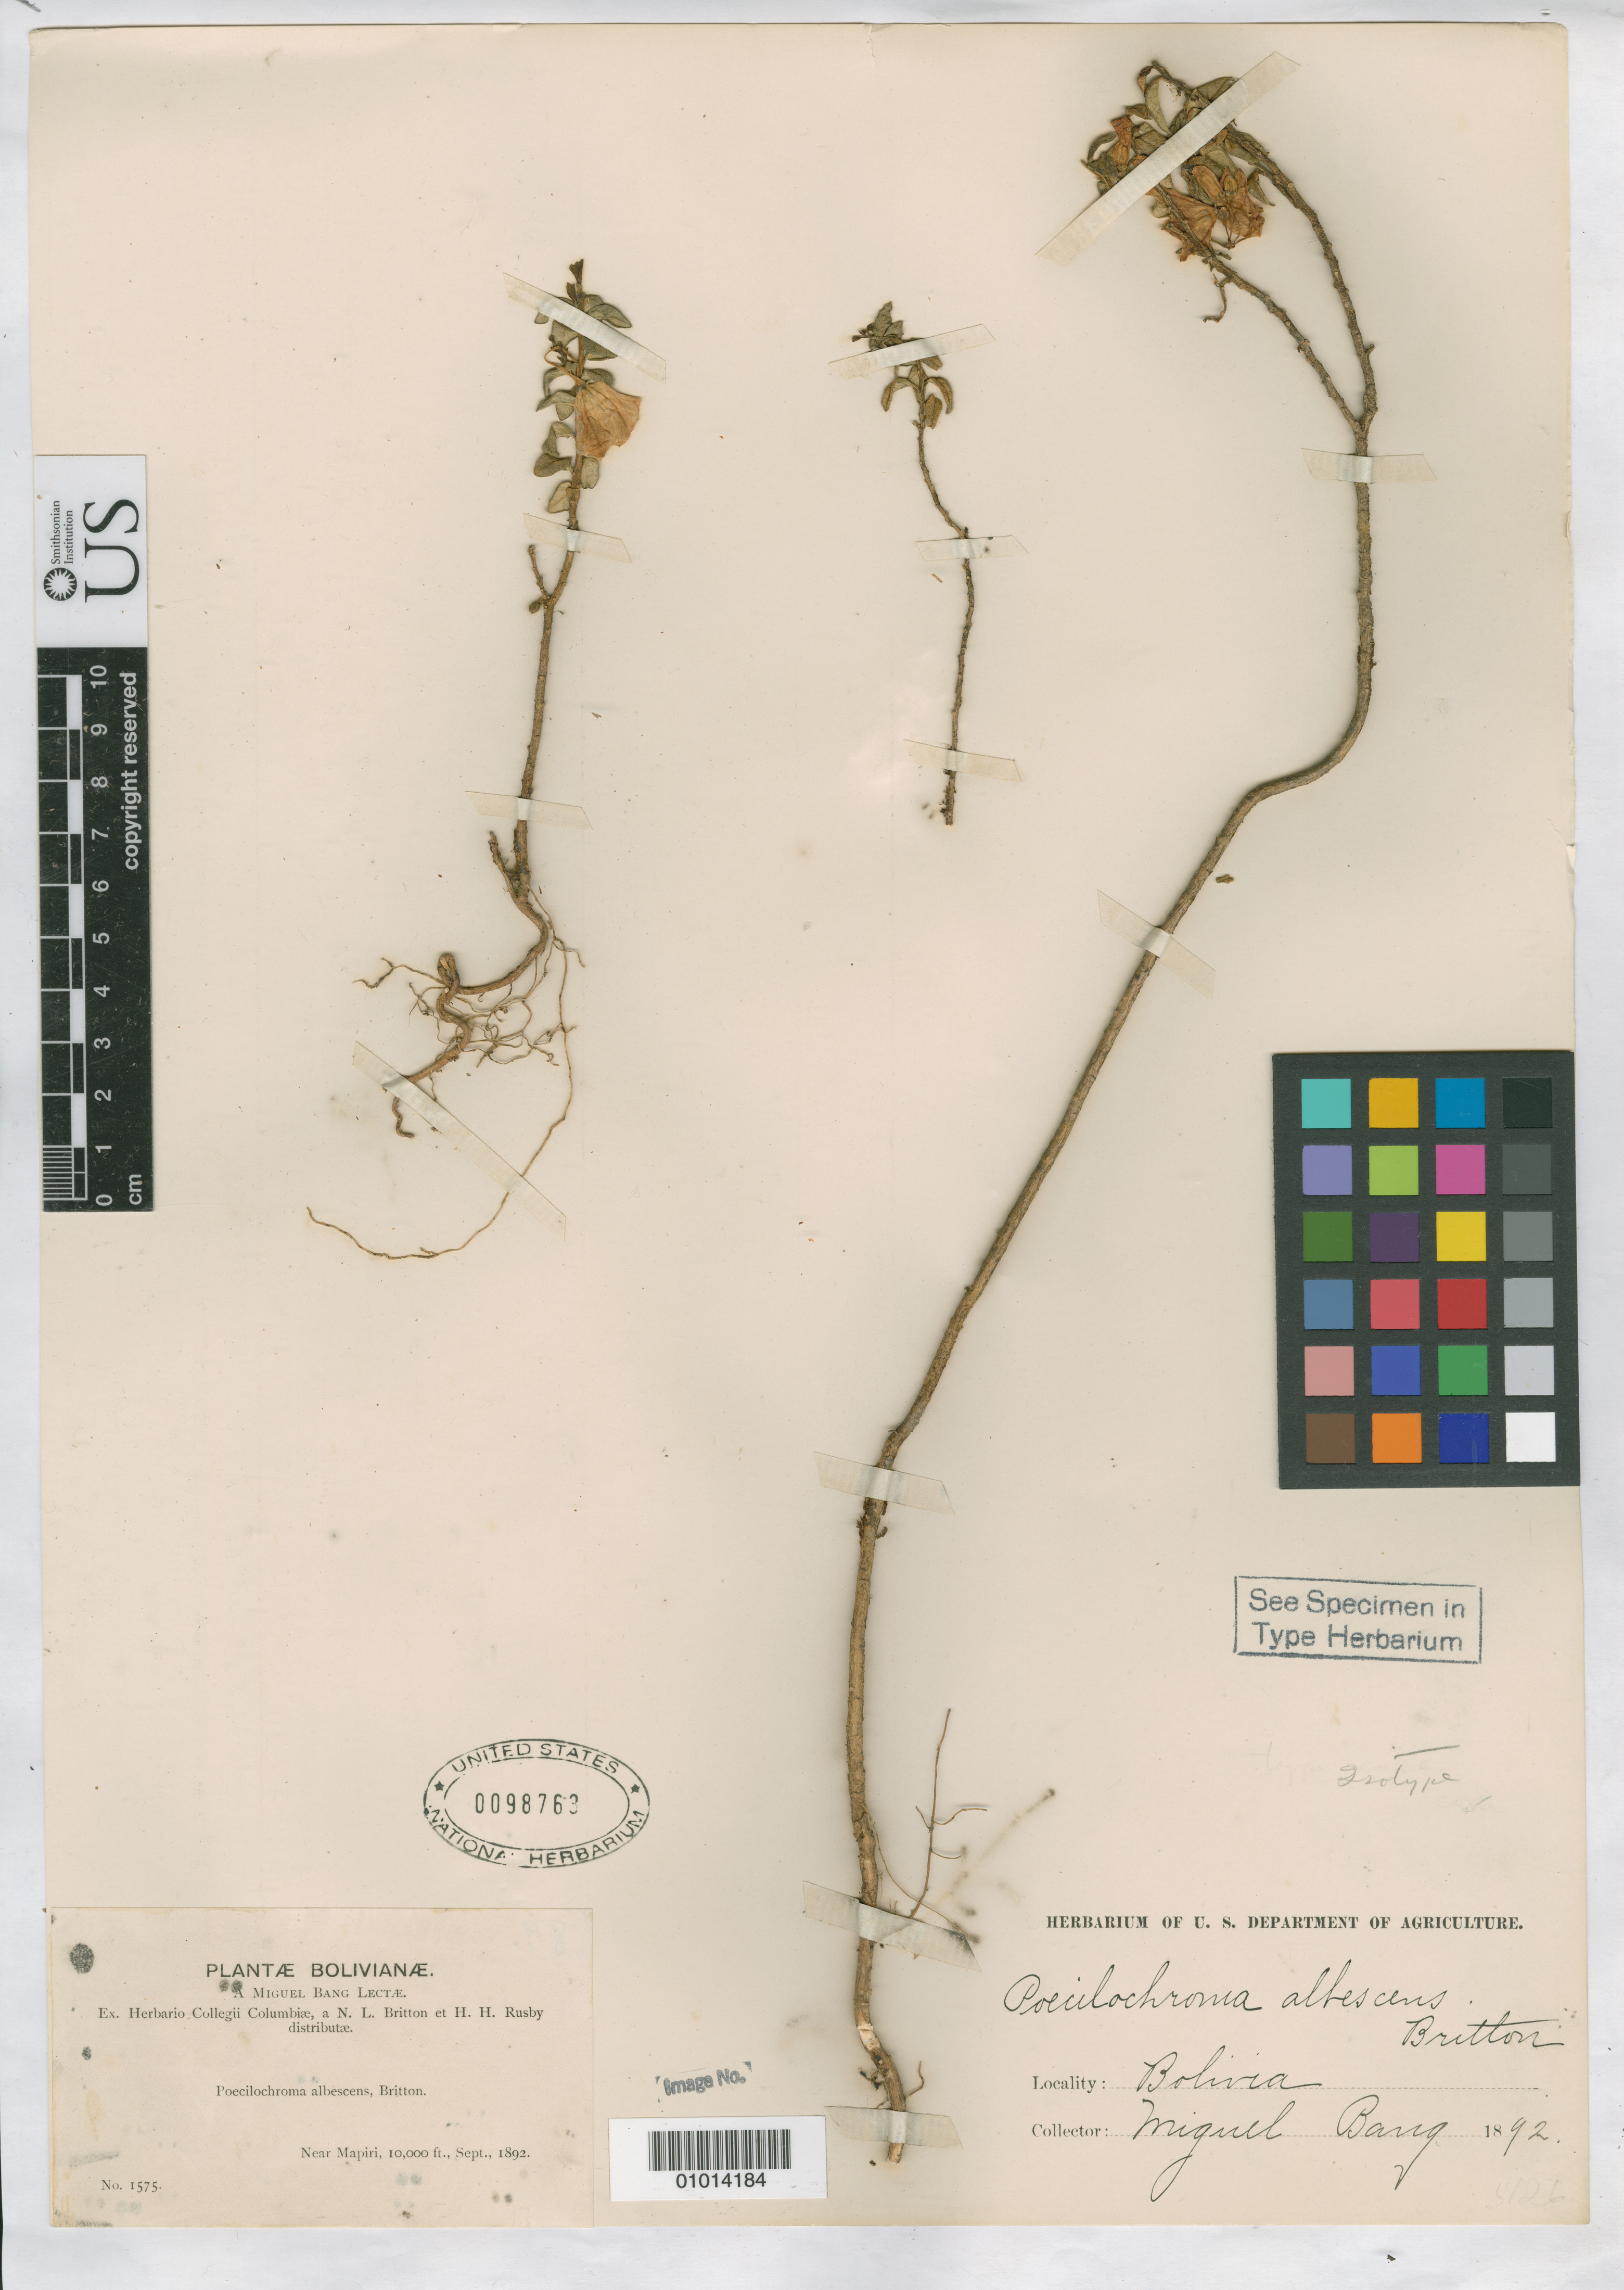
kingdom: Plantae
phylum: Tracheophyta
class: Magnoliopsida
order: Solanales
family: Solanaceae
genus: Poecilochroma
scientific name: Poecilochroma albescens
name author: Britton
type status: Isosyntype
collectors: M. Bang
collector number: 1575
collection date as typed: Sep 1892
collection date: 1892-09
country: Bolivia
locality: Near Mapiri.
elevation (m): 3048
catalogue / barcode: US 98763